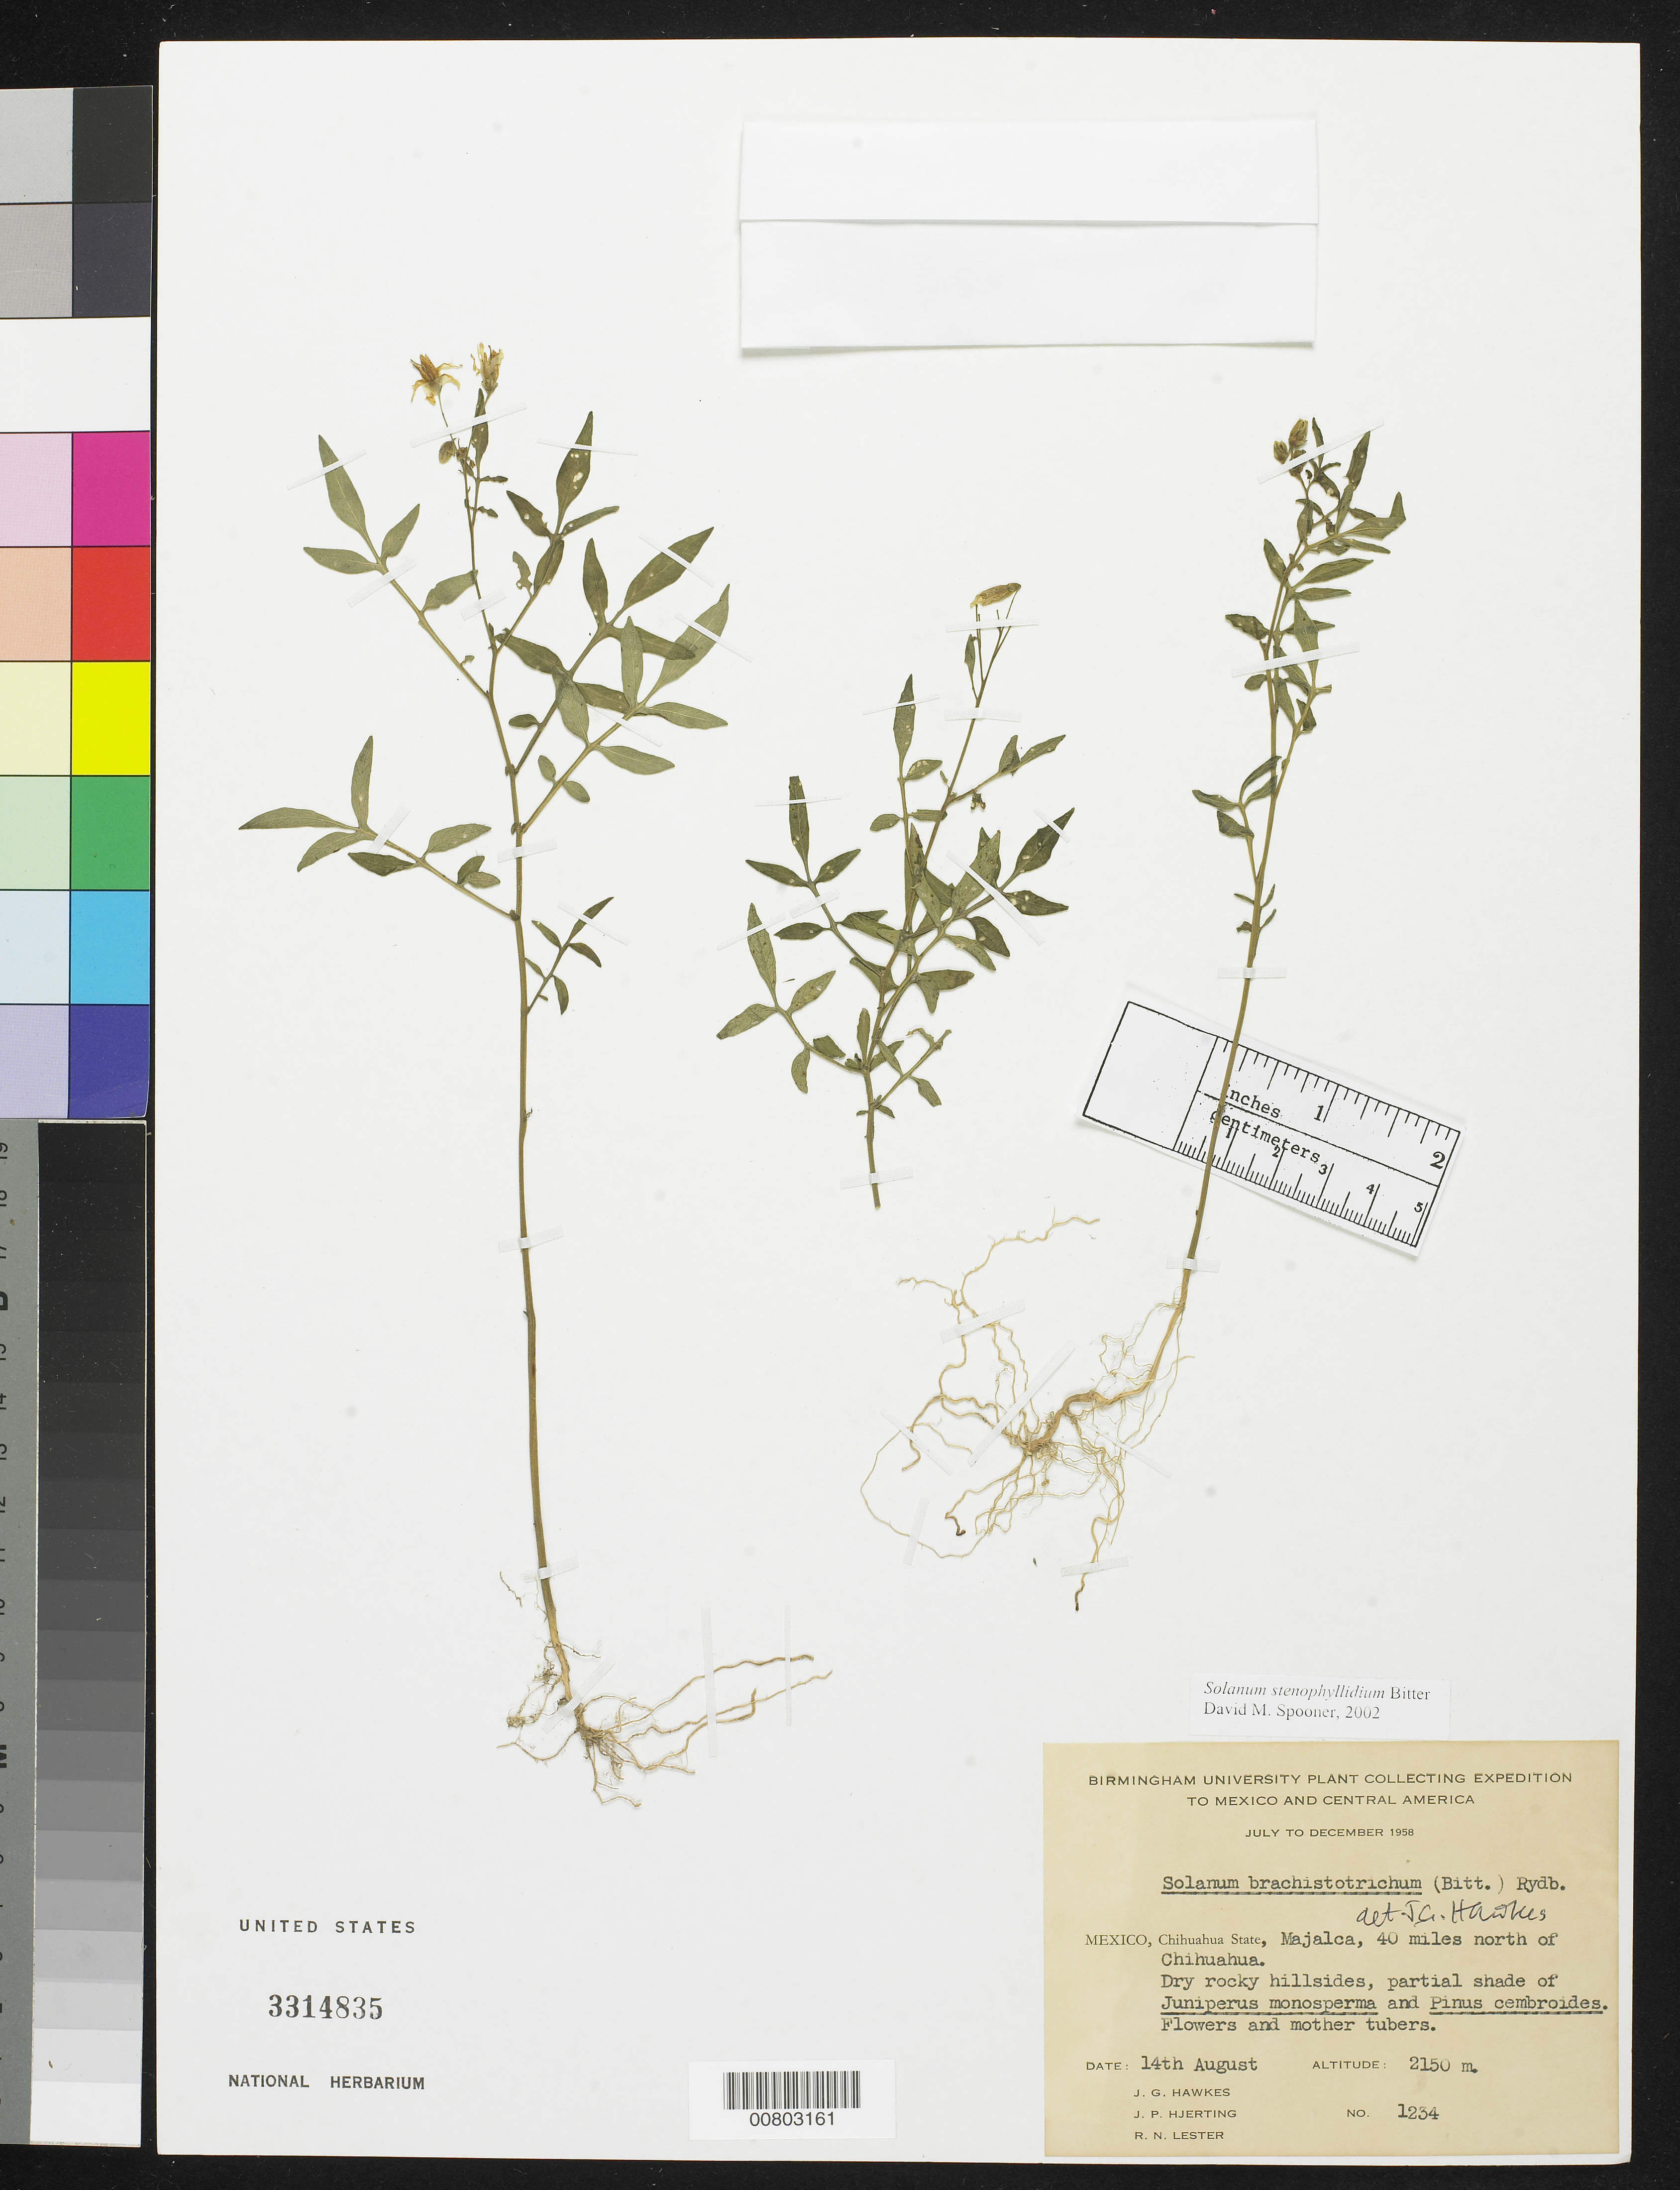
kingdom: Plantae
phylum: Tracheophyta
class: Magnoliopsida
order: Solanales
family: Solanaceae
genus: Solanum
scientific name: Solanum stenophyllidium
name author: Bitter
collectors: J. G. Hawkes, J. P. Hjerting & R. Lester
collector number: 1234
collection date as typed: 14 Aug 1958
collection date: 1958-08-14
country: Mexico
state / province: Chihuahua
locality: Majalca, 40 miles north of Chihuahua, Chihuahua.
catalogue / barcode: US 3314835